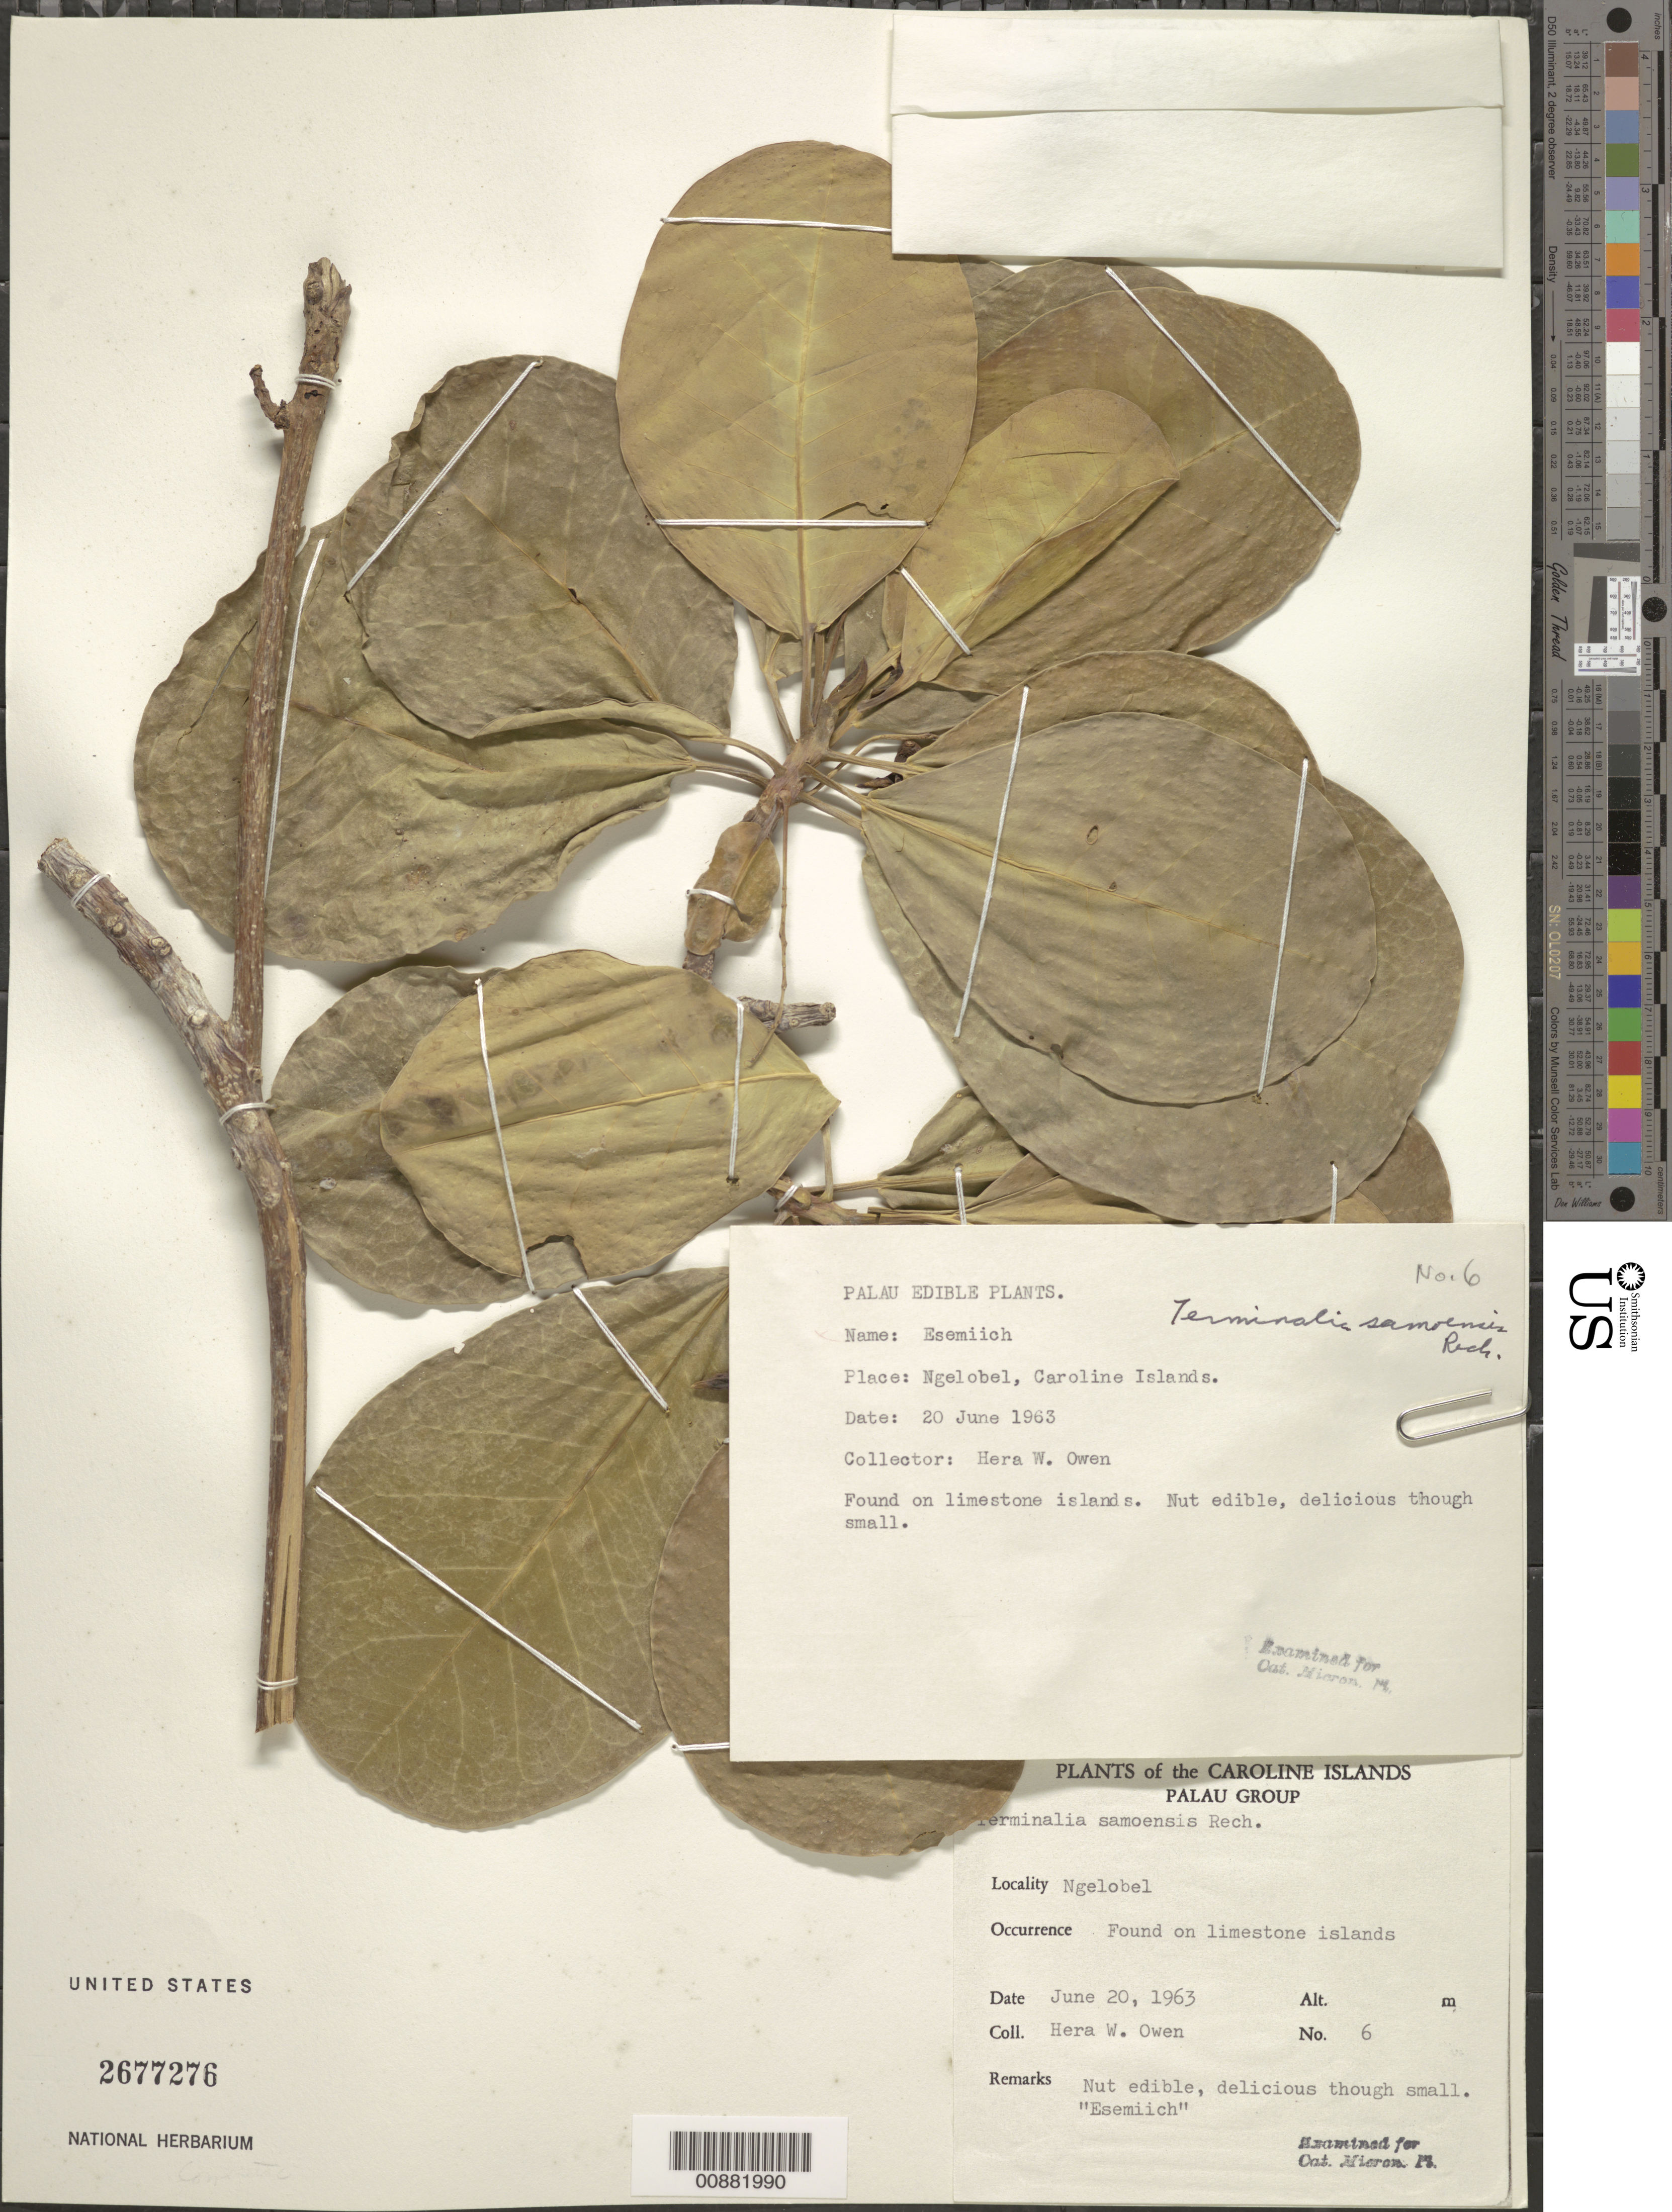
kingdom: Plantae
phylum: Tracheophyta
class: Magnoliopsida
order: Myrtales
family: Combretaceae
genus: Terminalia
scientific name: Terminalia samoensis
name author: Rech.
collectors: H. Owen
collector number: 6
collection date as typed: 20 Jun 1963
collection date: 1963-06-20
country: Palau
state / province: Koror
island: Ngelobel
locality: Palau, Ngelobel.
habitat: found on limestone islands.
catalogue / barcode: US 2677276